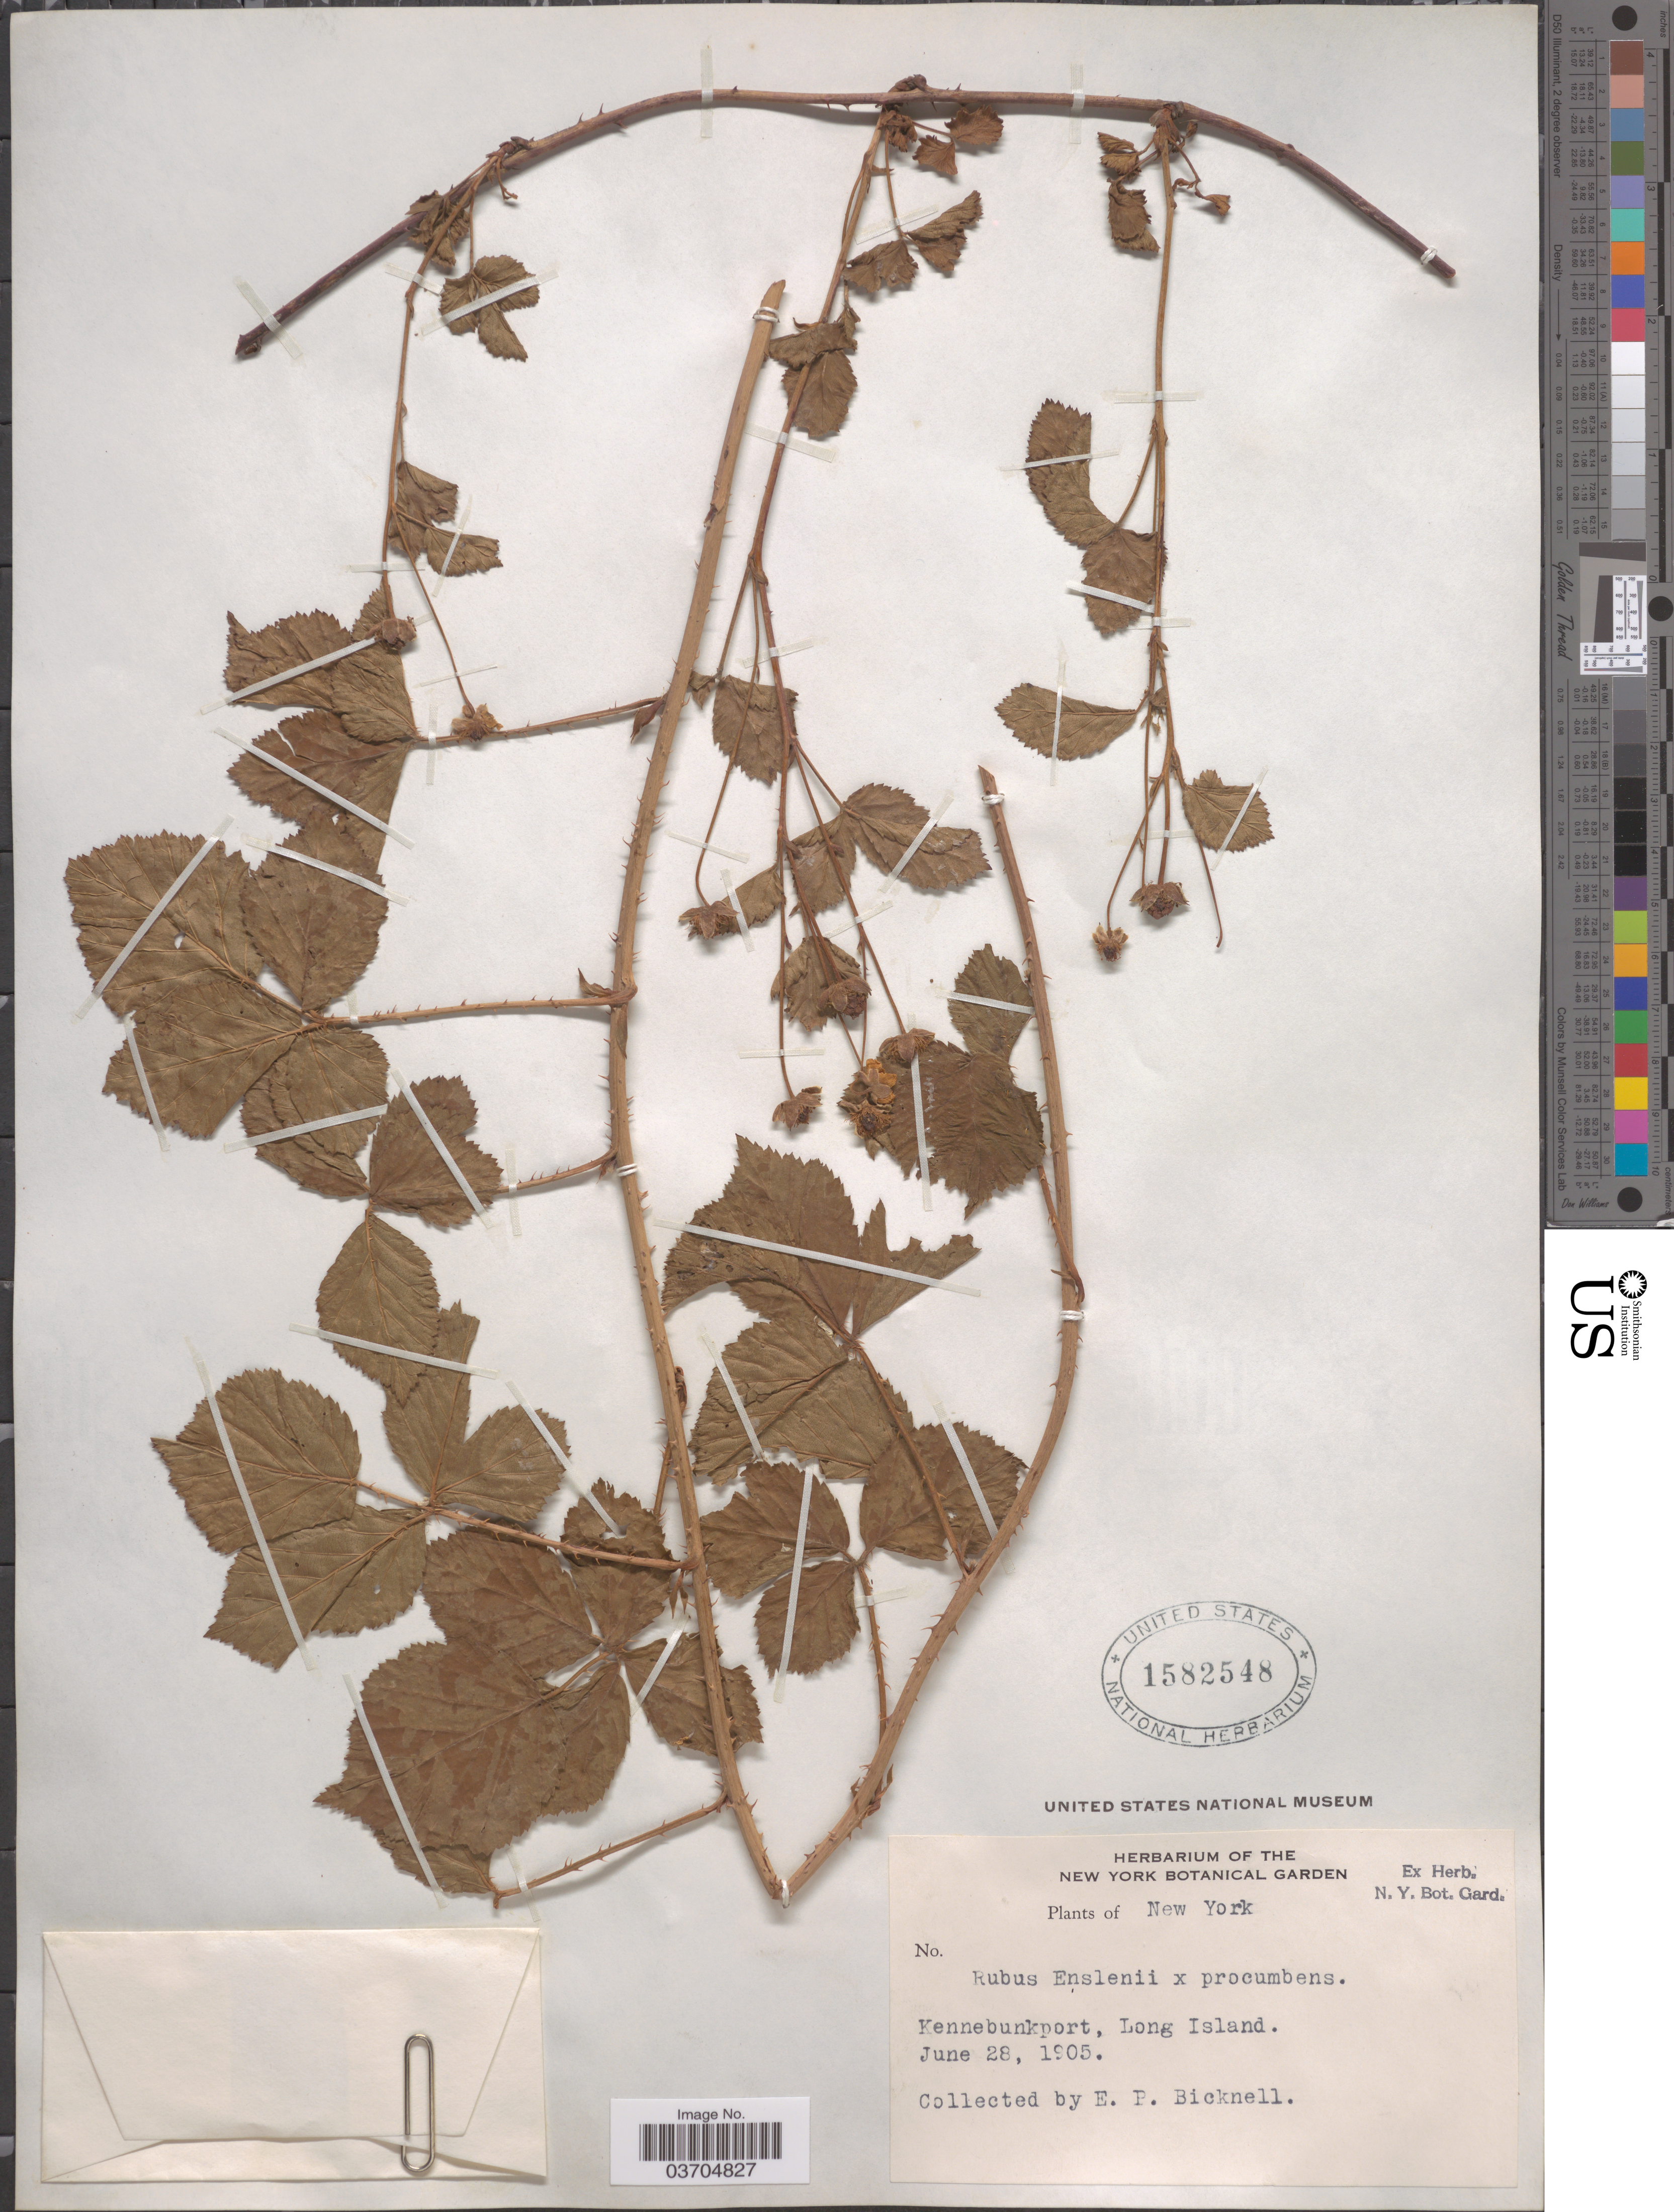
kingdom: Plantae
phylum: Tracheophyta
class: Magnoliopsida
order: Rosales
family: Rosaceae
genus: Rubus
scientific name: Rubus enslenii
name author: Tratt.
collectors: E. P. Bicknell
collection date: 1905-06-28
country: United States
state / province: New York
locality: Kennebunkport, Long Island.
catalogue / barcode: US 1582548